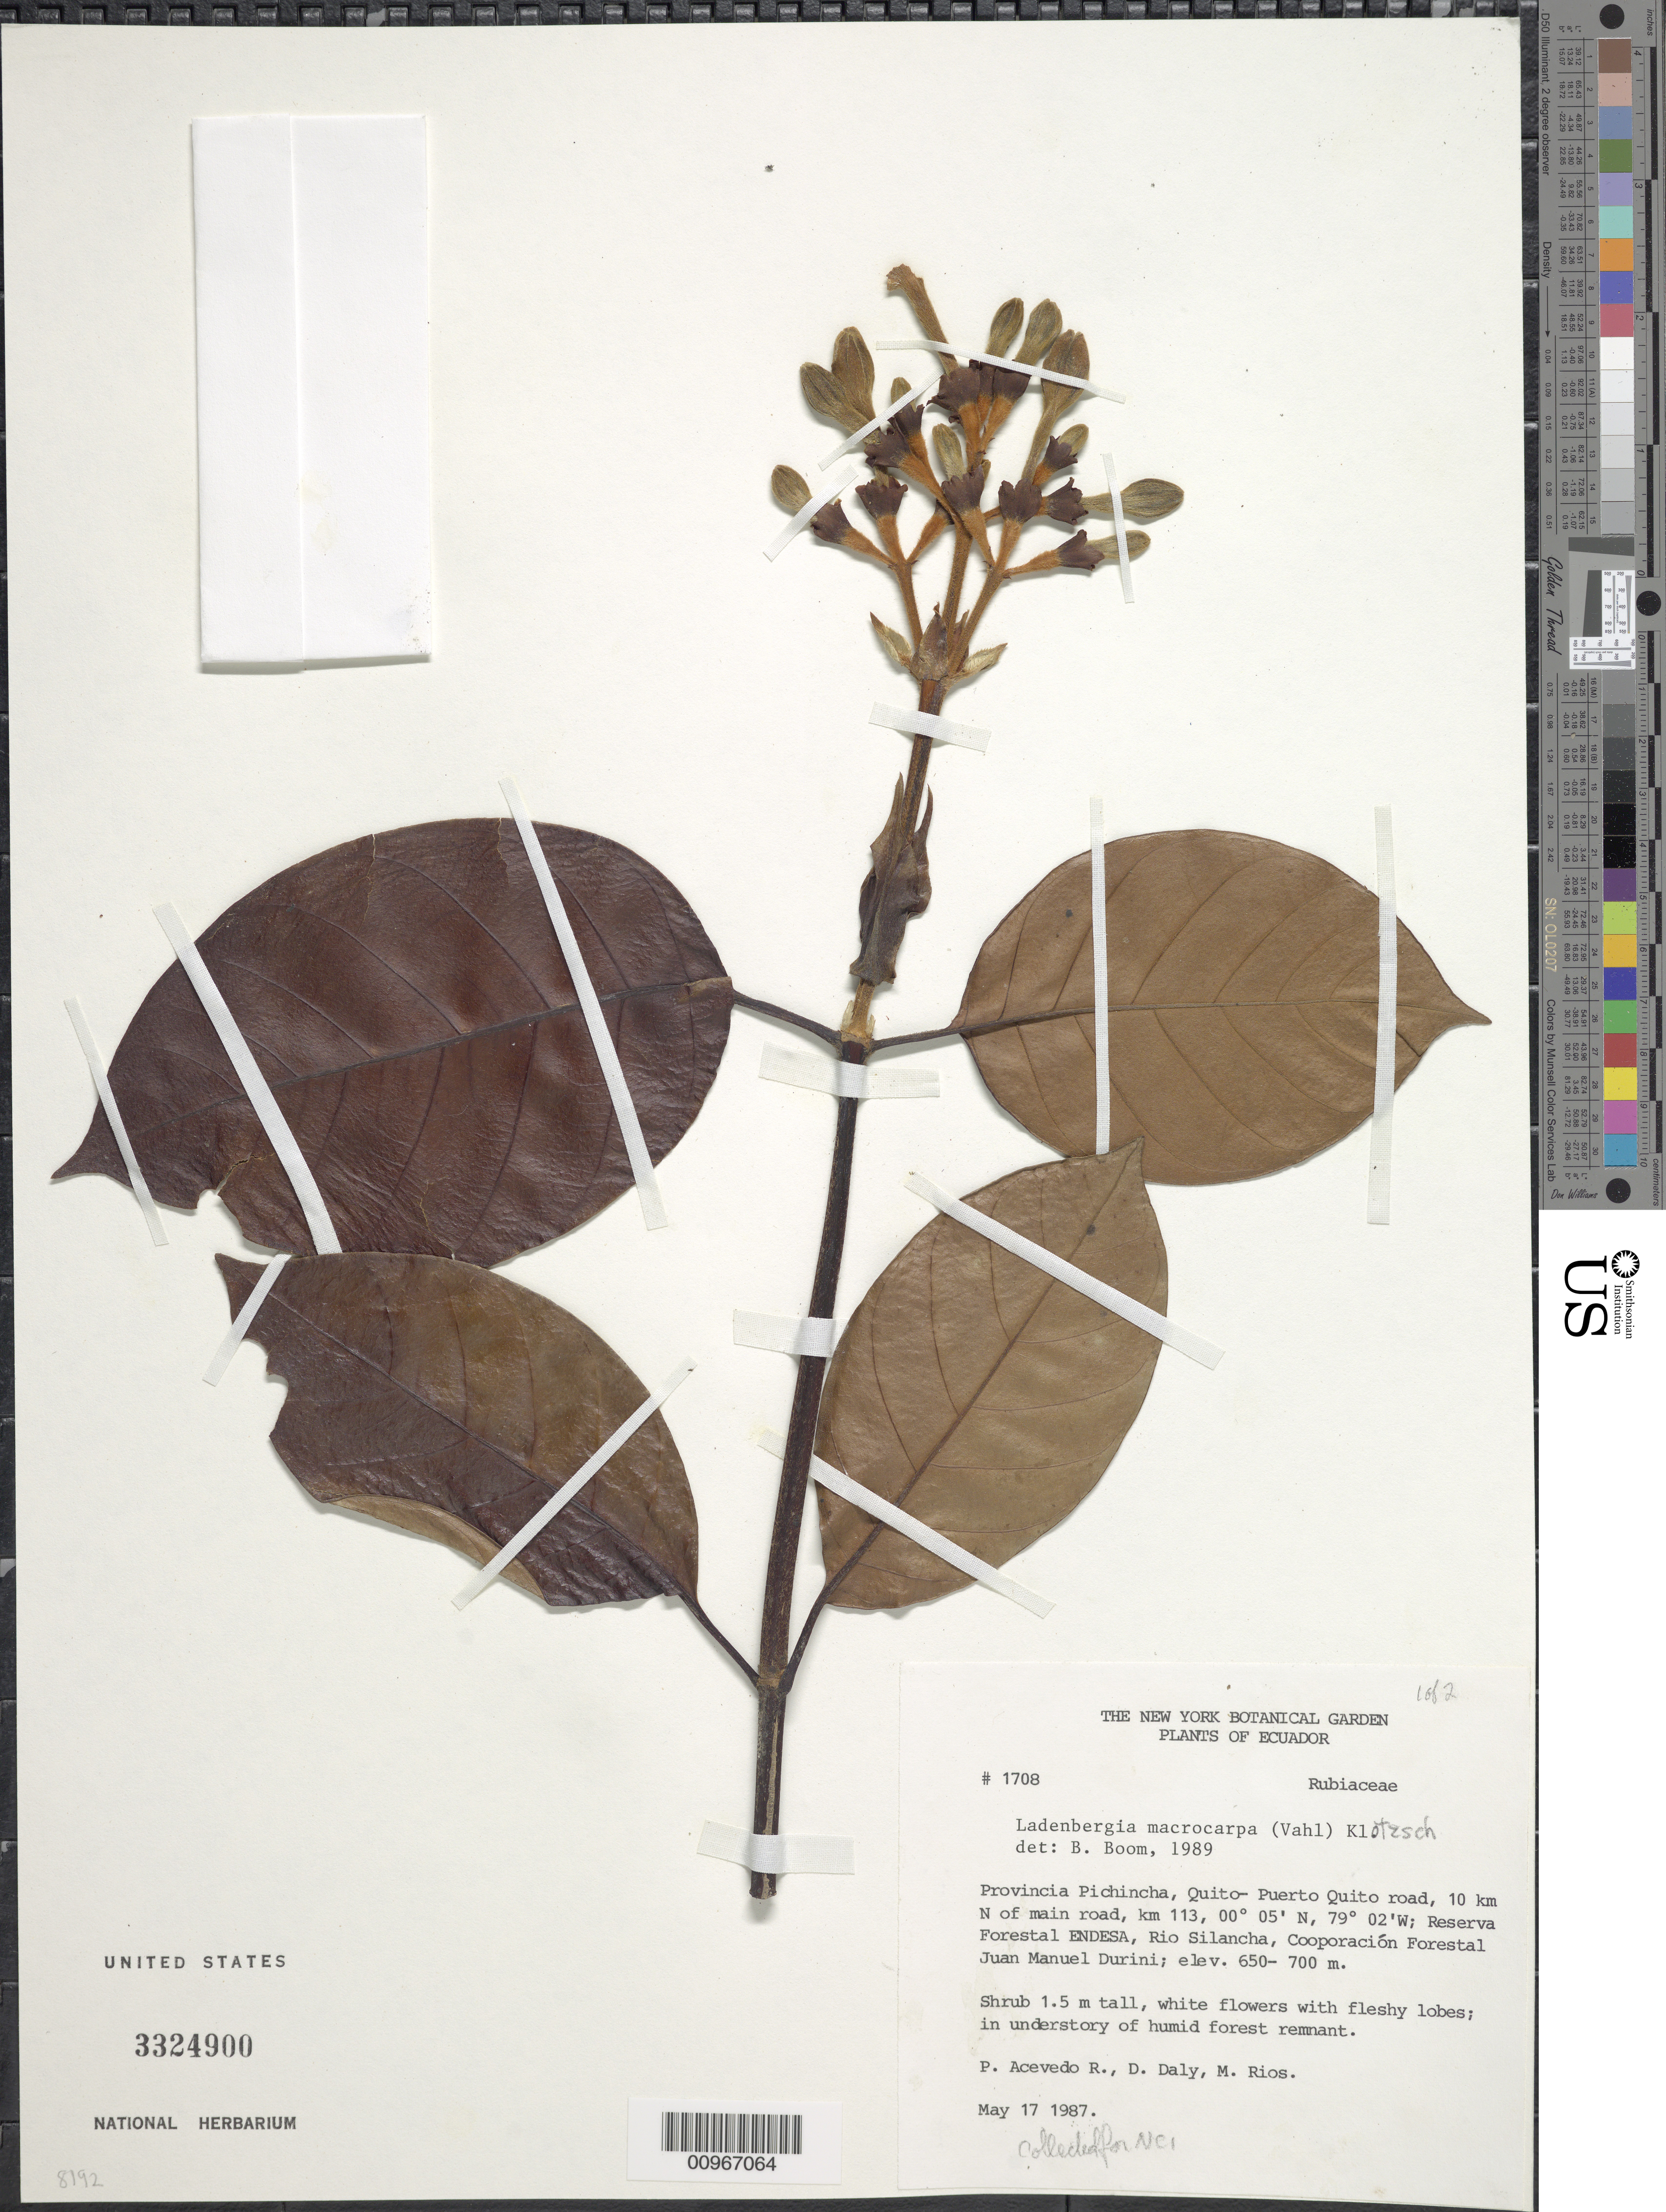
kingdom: Plantae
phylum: Tracheophyta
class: Magnoliopsida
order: Gentianales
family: Rubiaceae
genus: Ladenbergia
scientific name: Ladenbergia macrocarpa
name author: (Vahl) Klotzsch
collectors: P. Acevedo-Rodr., D. C. Daly & M. Rios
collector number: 1708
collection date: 1987-05-17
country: Ecuador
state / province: Pichincha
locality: Quito-Puerto Quito road, 10 km N of main road, km 113; Reserva Forestal Endesa, Rio Silancha, Cooporacion Forestal Juan Manuel Durini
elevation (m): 650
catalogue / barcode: US 3324900